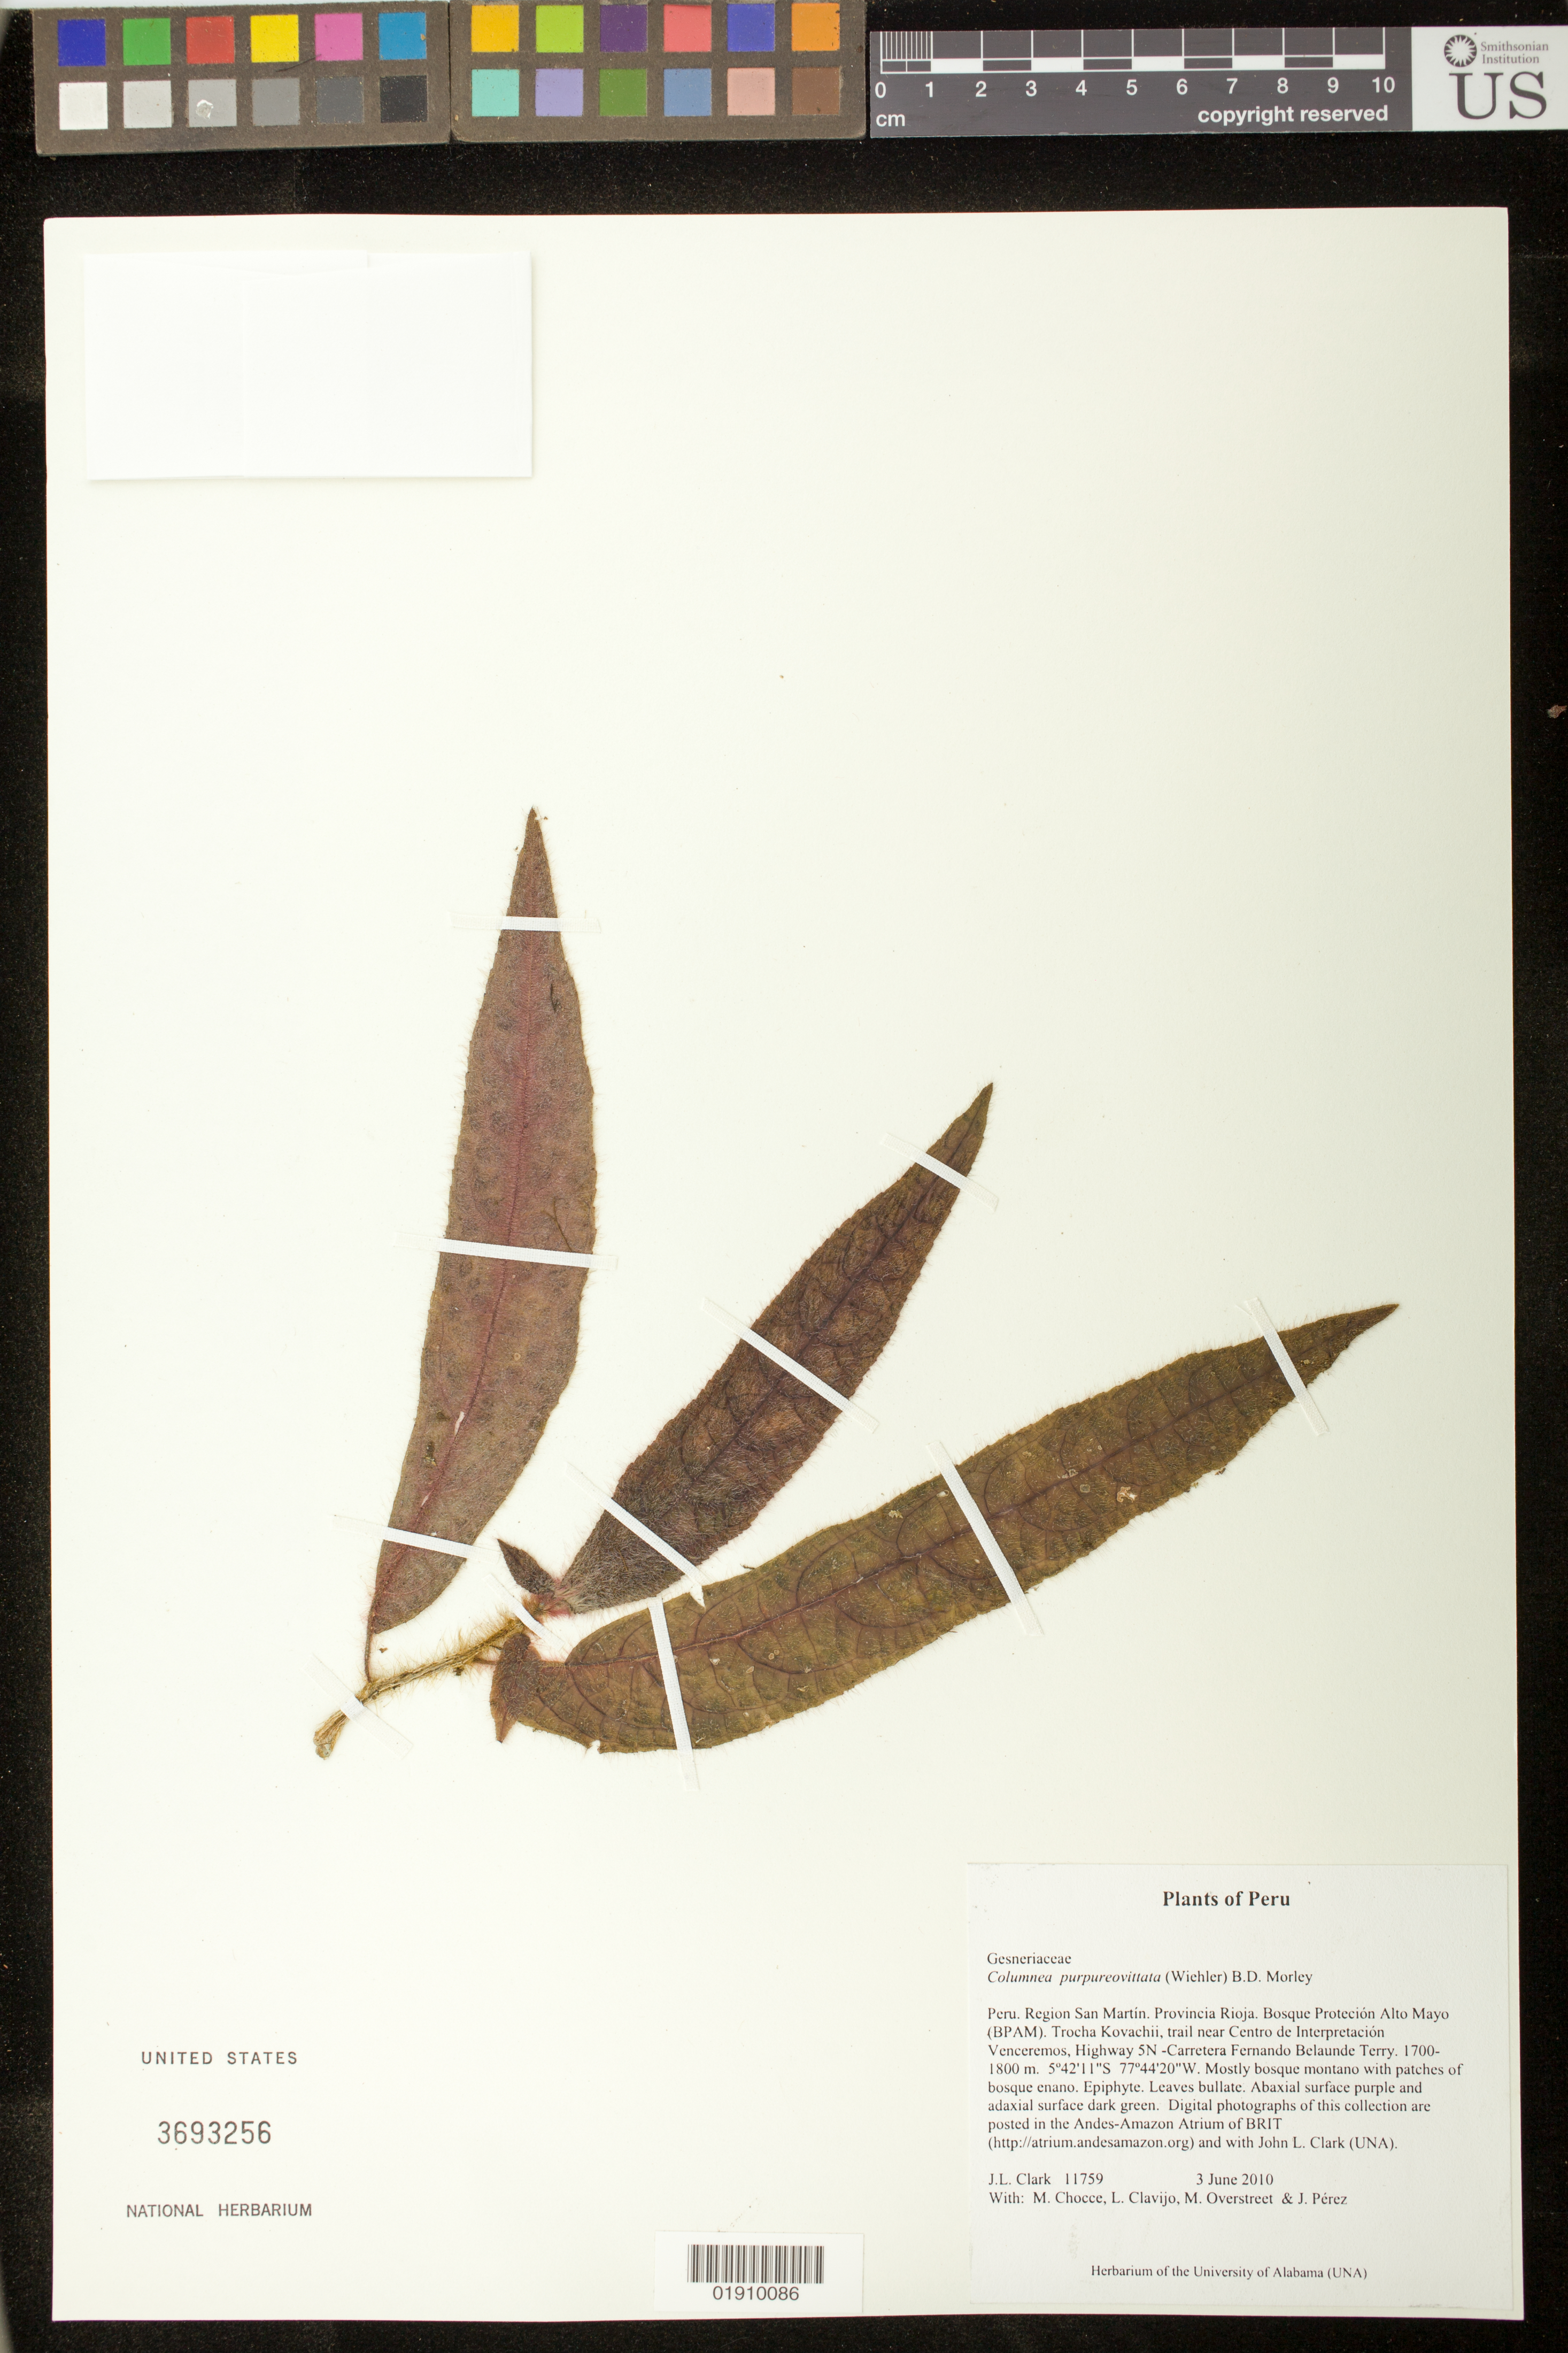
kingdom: Plantae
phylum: Tracheophyta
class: Magnoliopsida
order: Lamiales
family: Gesneriaceae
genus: Columnea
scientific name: Columnea purpureovittata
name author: (Wiehler) B.D. Morley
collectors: J. L. Clark, M. Chocce, L. Clavijo, M. Overstreet & J. Perez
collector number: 11759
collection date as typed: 03 Jun 2010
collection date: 2010-06-03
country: Peru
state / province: San Martín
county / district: Rioja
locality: Region San Martin, Bosque Protecion Alto Mayo (BPAM). Trocha Kovachii, trail near Centro de Interpretacion Venceremos, Highway 5N-Carretera Fernando Belaunde Terry.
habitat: Mostly bosque montano with patches of bosque enano.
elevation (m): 1700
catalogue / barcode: US 3693256